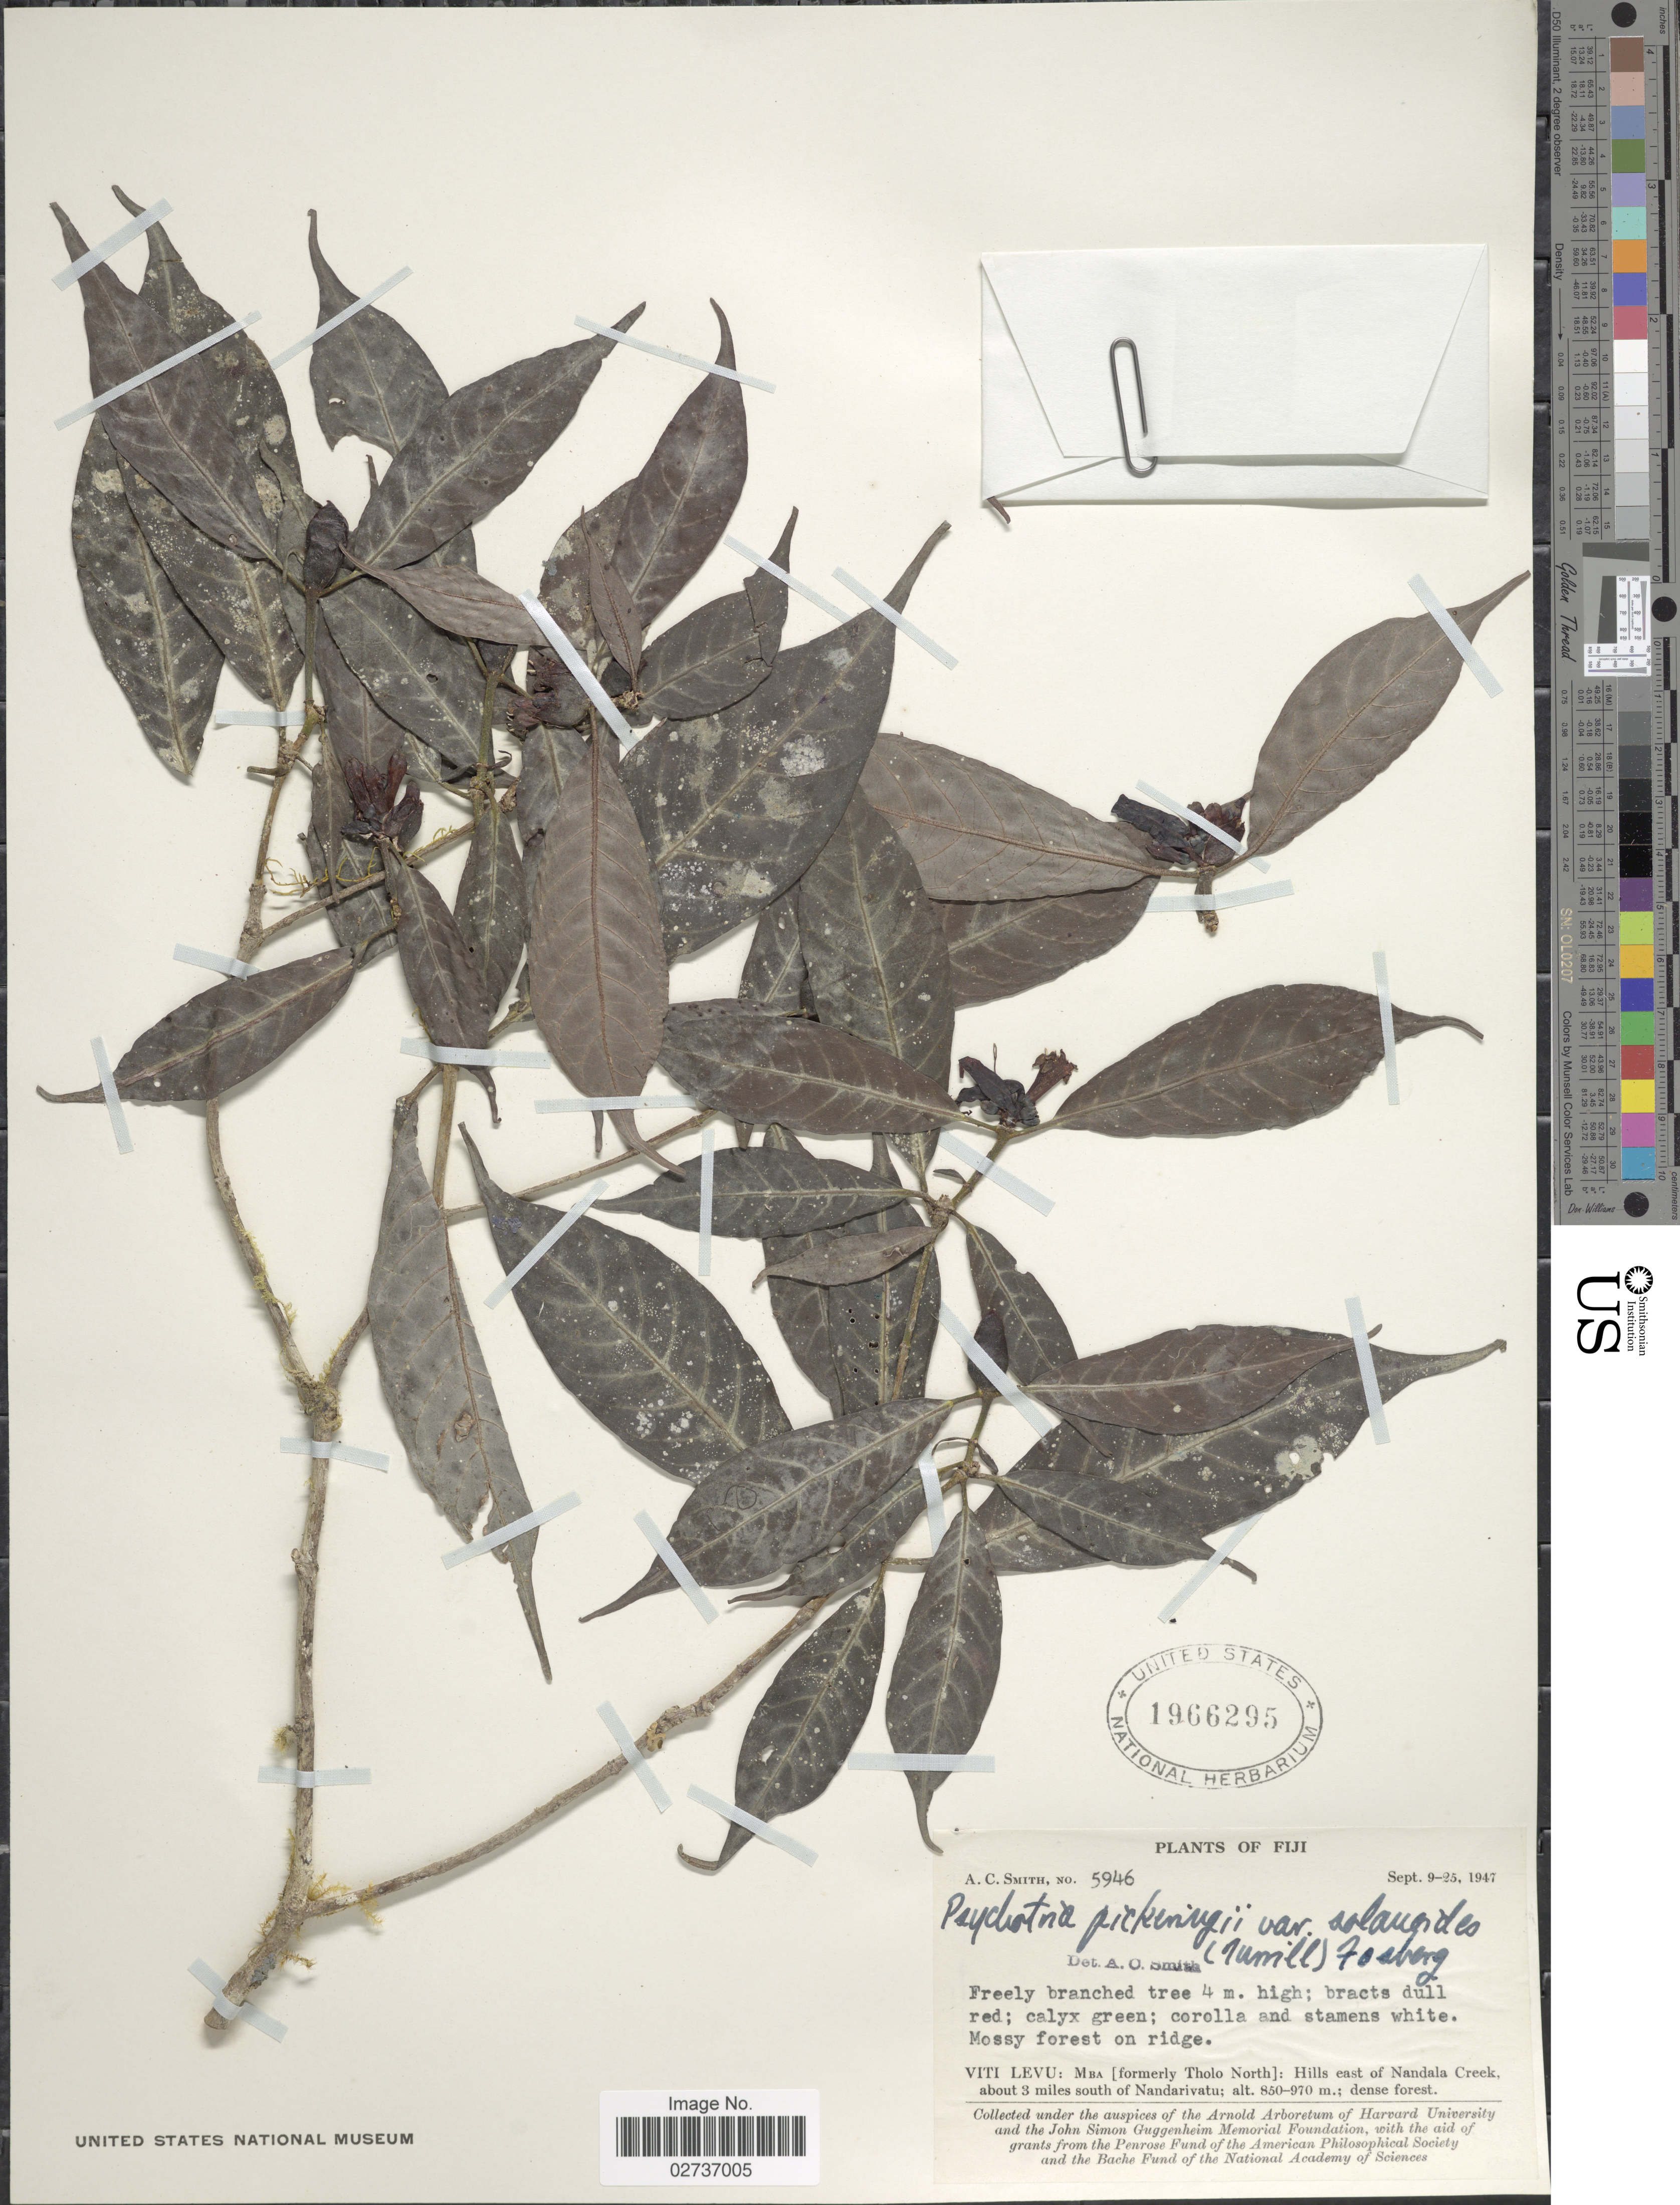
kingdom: Plantae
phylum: Tracheophyta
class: Magnoliopsida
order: Gentianales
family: Rubiaceae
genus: Psychotria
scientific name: Psychotria solanoides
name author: Turrill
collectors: A. C. Smith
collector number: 5946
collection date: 1947-09-09/1947-09-25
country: Fiji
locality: Viti Levu: Mba [formerly Tholo North]: Hills east of Nandala Creek, about 3 miles south of Nandarivatu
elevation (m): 850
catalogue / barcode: US 1966295